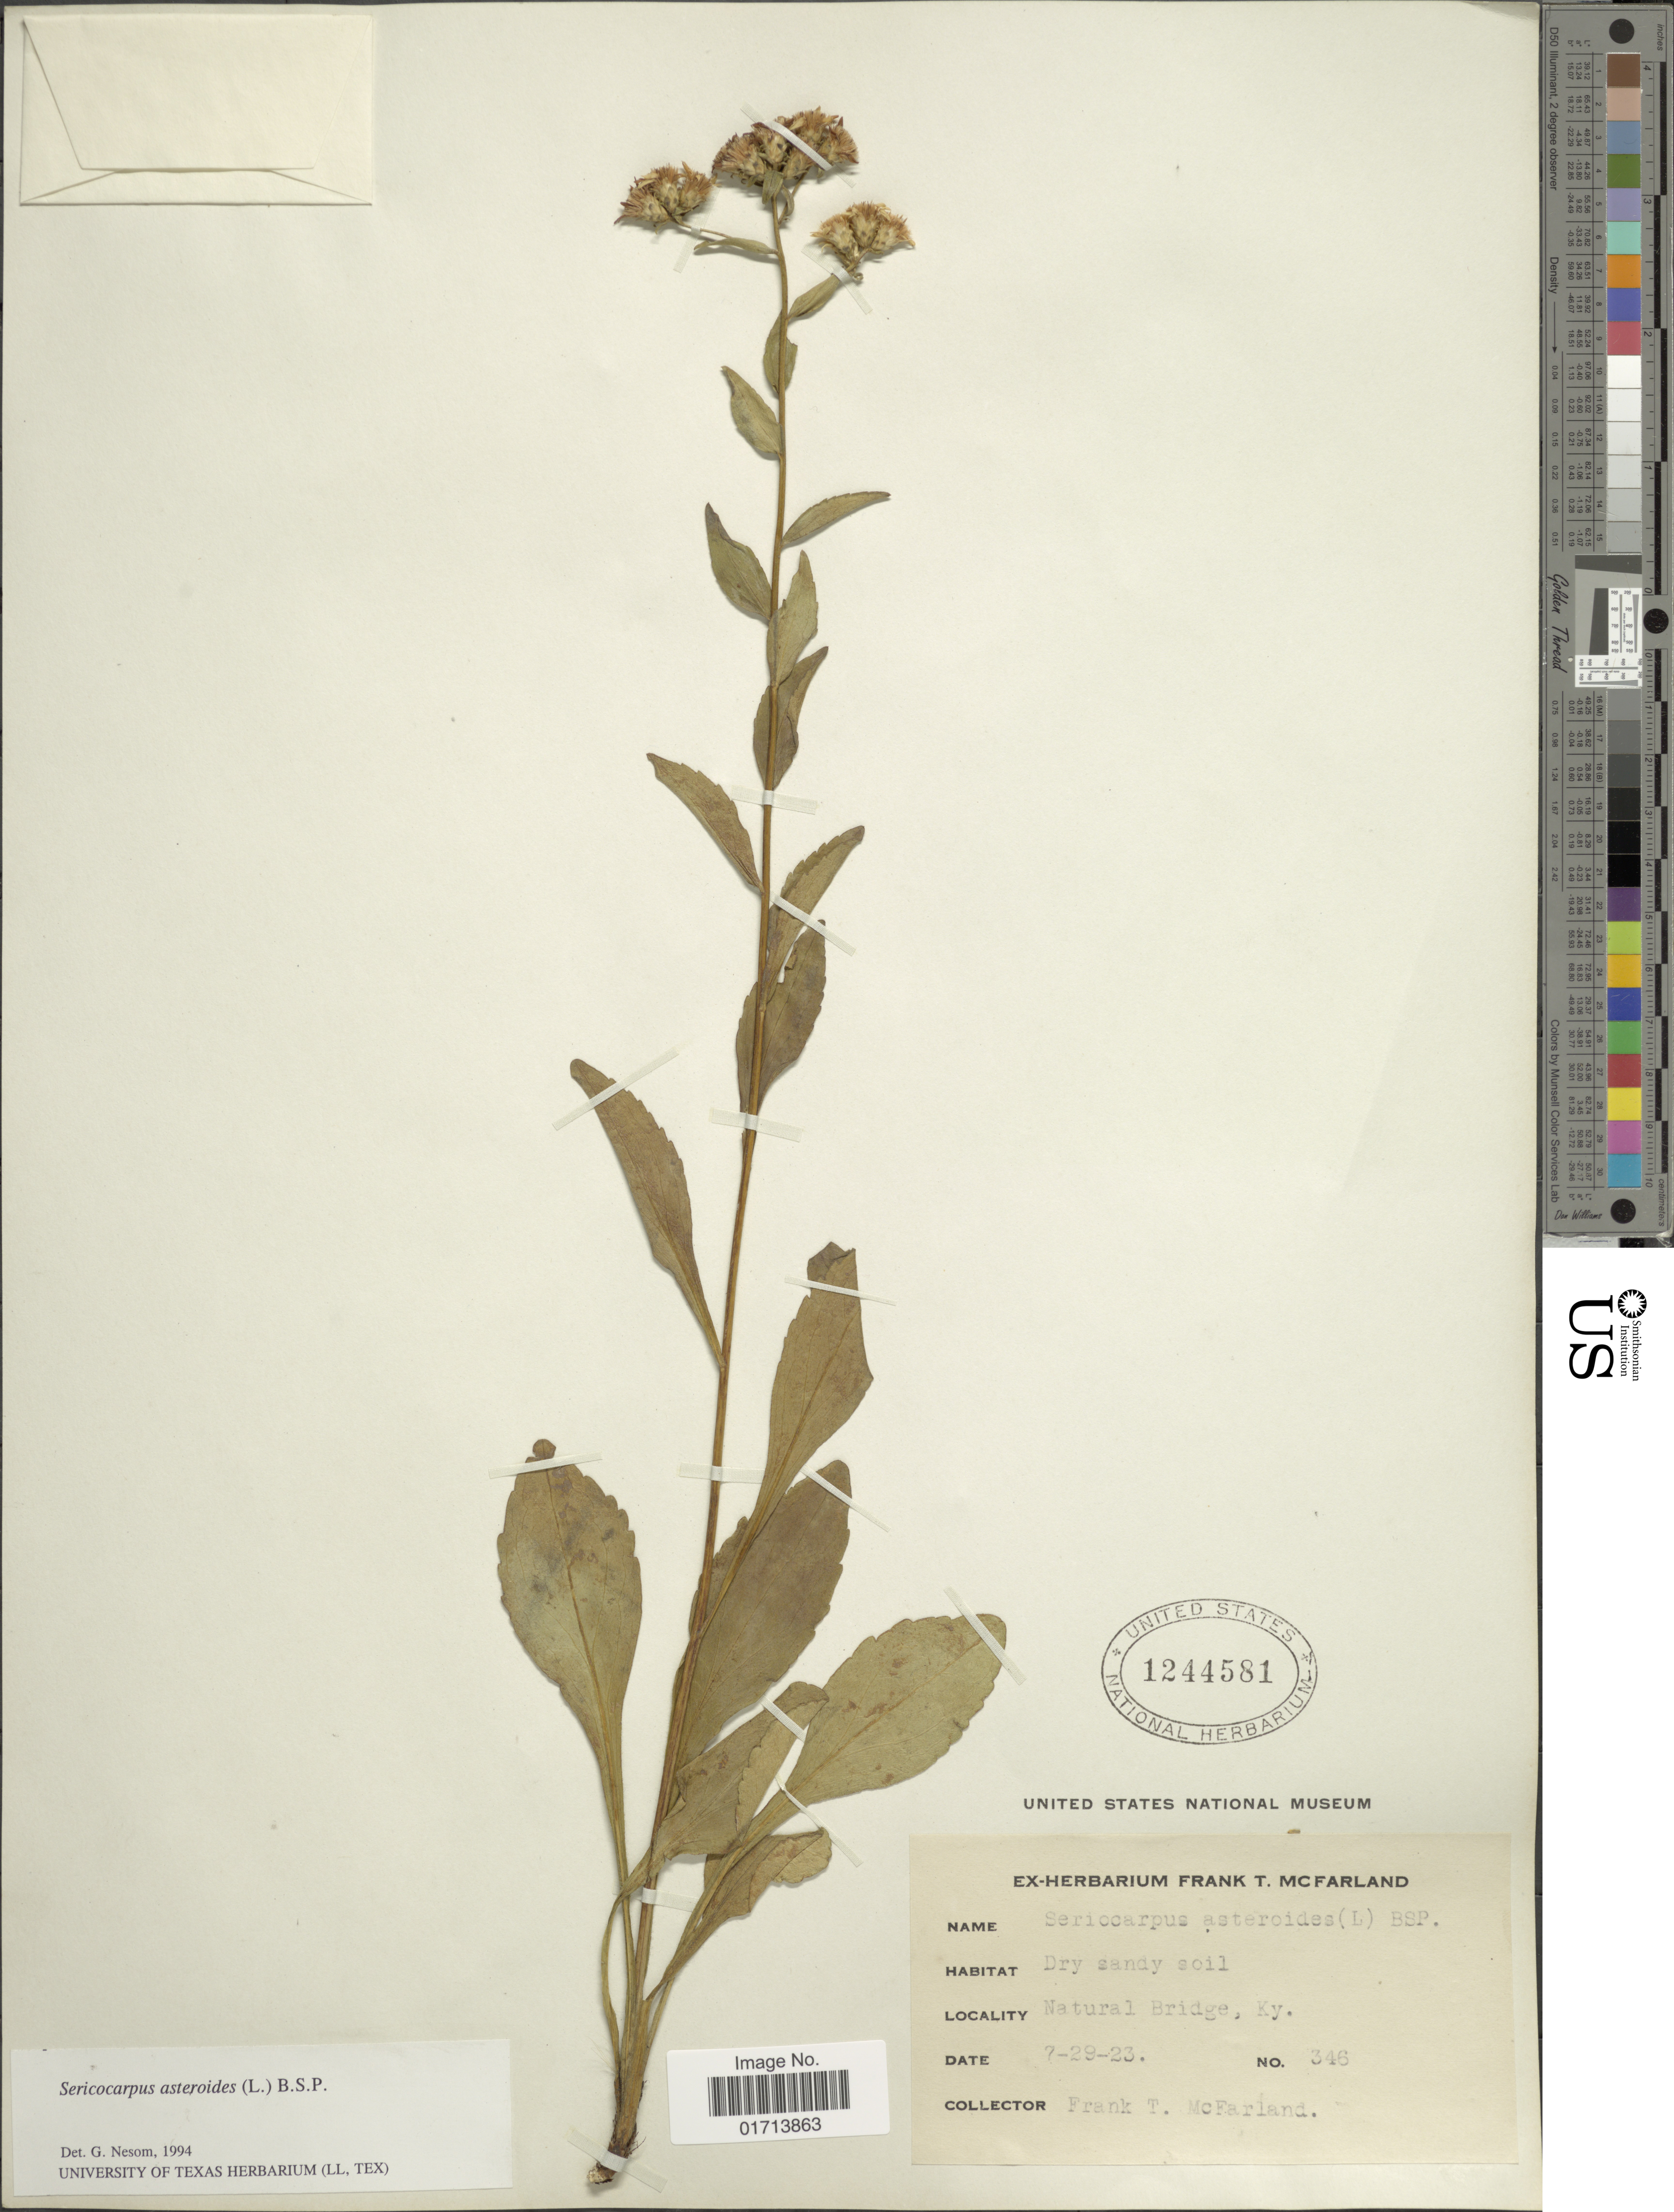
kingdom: Plantae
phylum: Tracheophyta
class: Magnoliopsida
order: Asterales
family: Asteraceae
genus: Sericocarpus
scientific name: Sericocarpus asteroides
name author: (L.) Britton, Stearns & Poggenb.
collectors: F. McFarland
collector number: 346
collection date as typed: Transcribed d/m/y: 29/7/23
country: United States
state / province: Kentucky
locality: Natural Bridge, Ky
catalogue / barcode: US 1244581